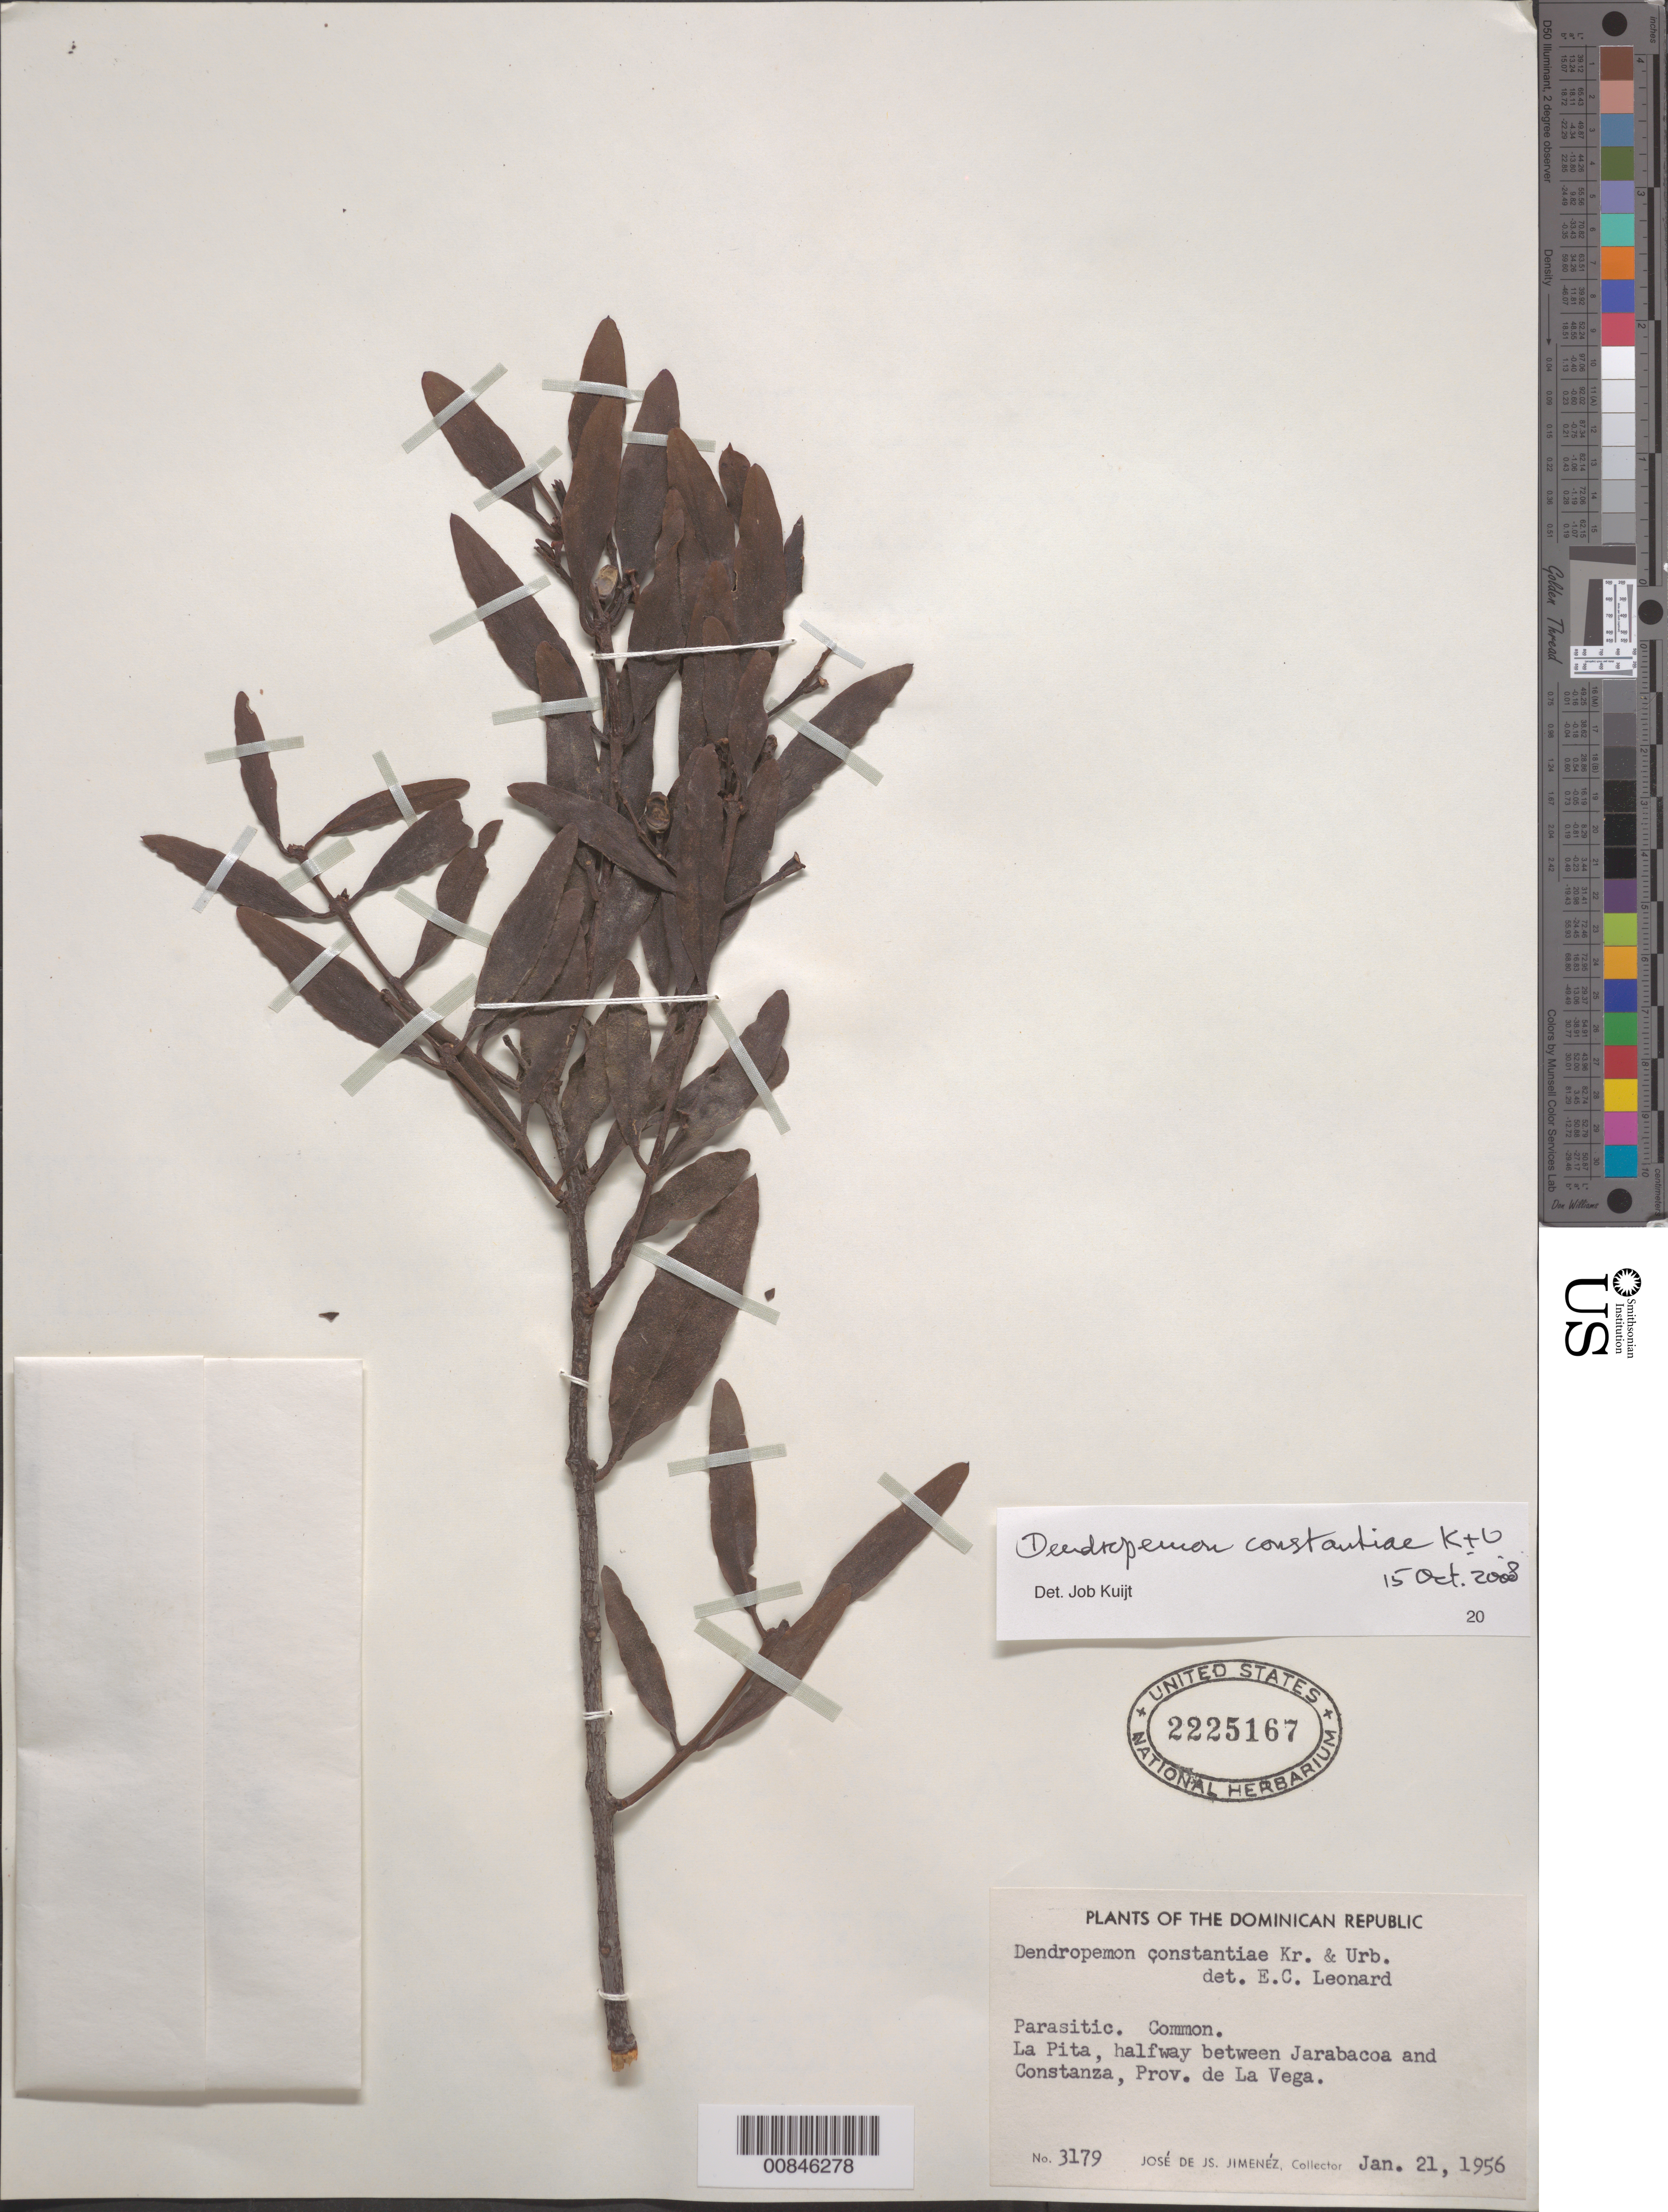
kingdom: Plantae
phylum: Tracheophyta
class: Magnoliopsida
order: Santalales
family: Loranthaceae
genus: Dendropemon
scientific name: Dendropemon constantiae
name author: Krug & Urb.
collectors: J. J. Jiménez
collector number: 3179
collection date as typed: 21 Jan 1956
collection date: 1956-01-21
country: Dominican Republic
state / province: La Vega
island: Hispaniola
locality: La Pita, halfway between Jarabacoa and Constanza.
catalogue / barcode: US 2225167